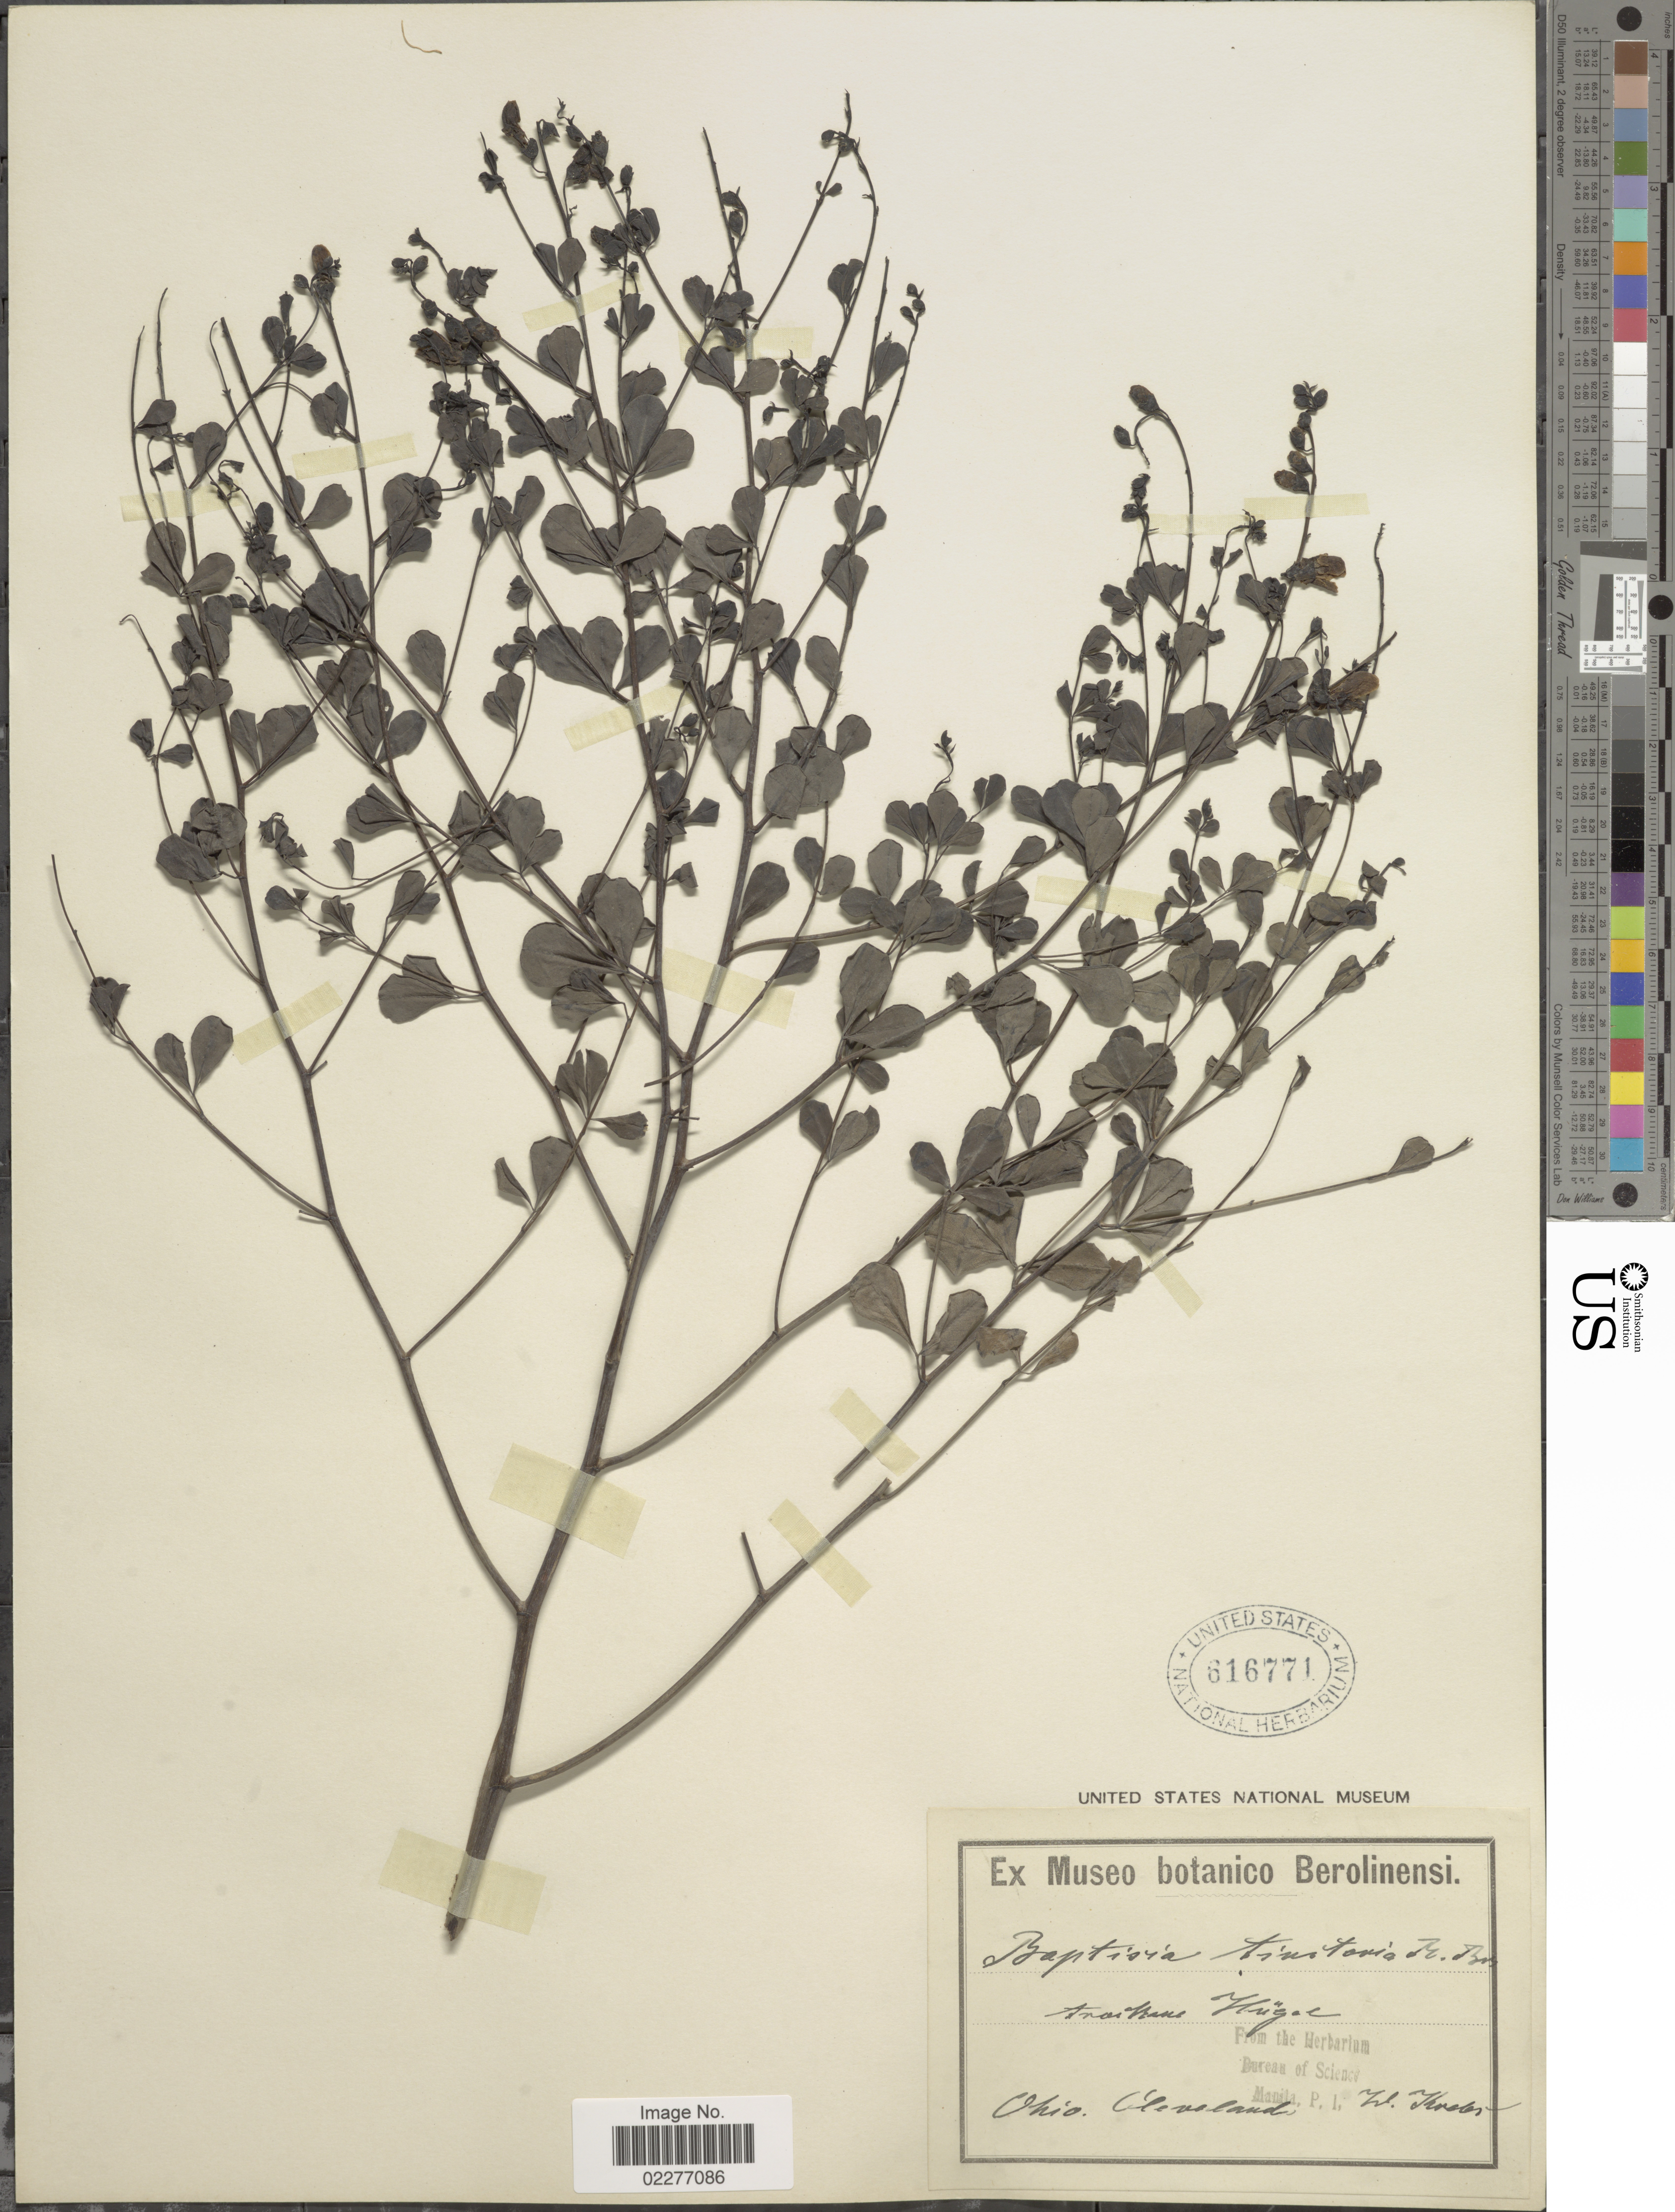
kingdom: Plantae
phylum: Tracheophyta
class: Magnoliopsida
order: Fabales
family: Fabaceae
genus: Baptisia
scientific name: Baptisia tinctoria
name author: (L.) R. Br.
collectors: W. Thrale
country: United States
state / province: Ohio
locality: Cleveland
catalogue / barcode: US 616771